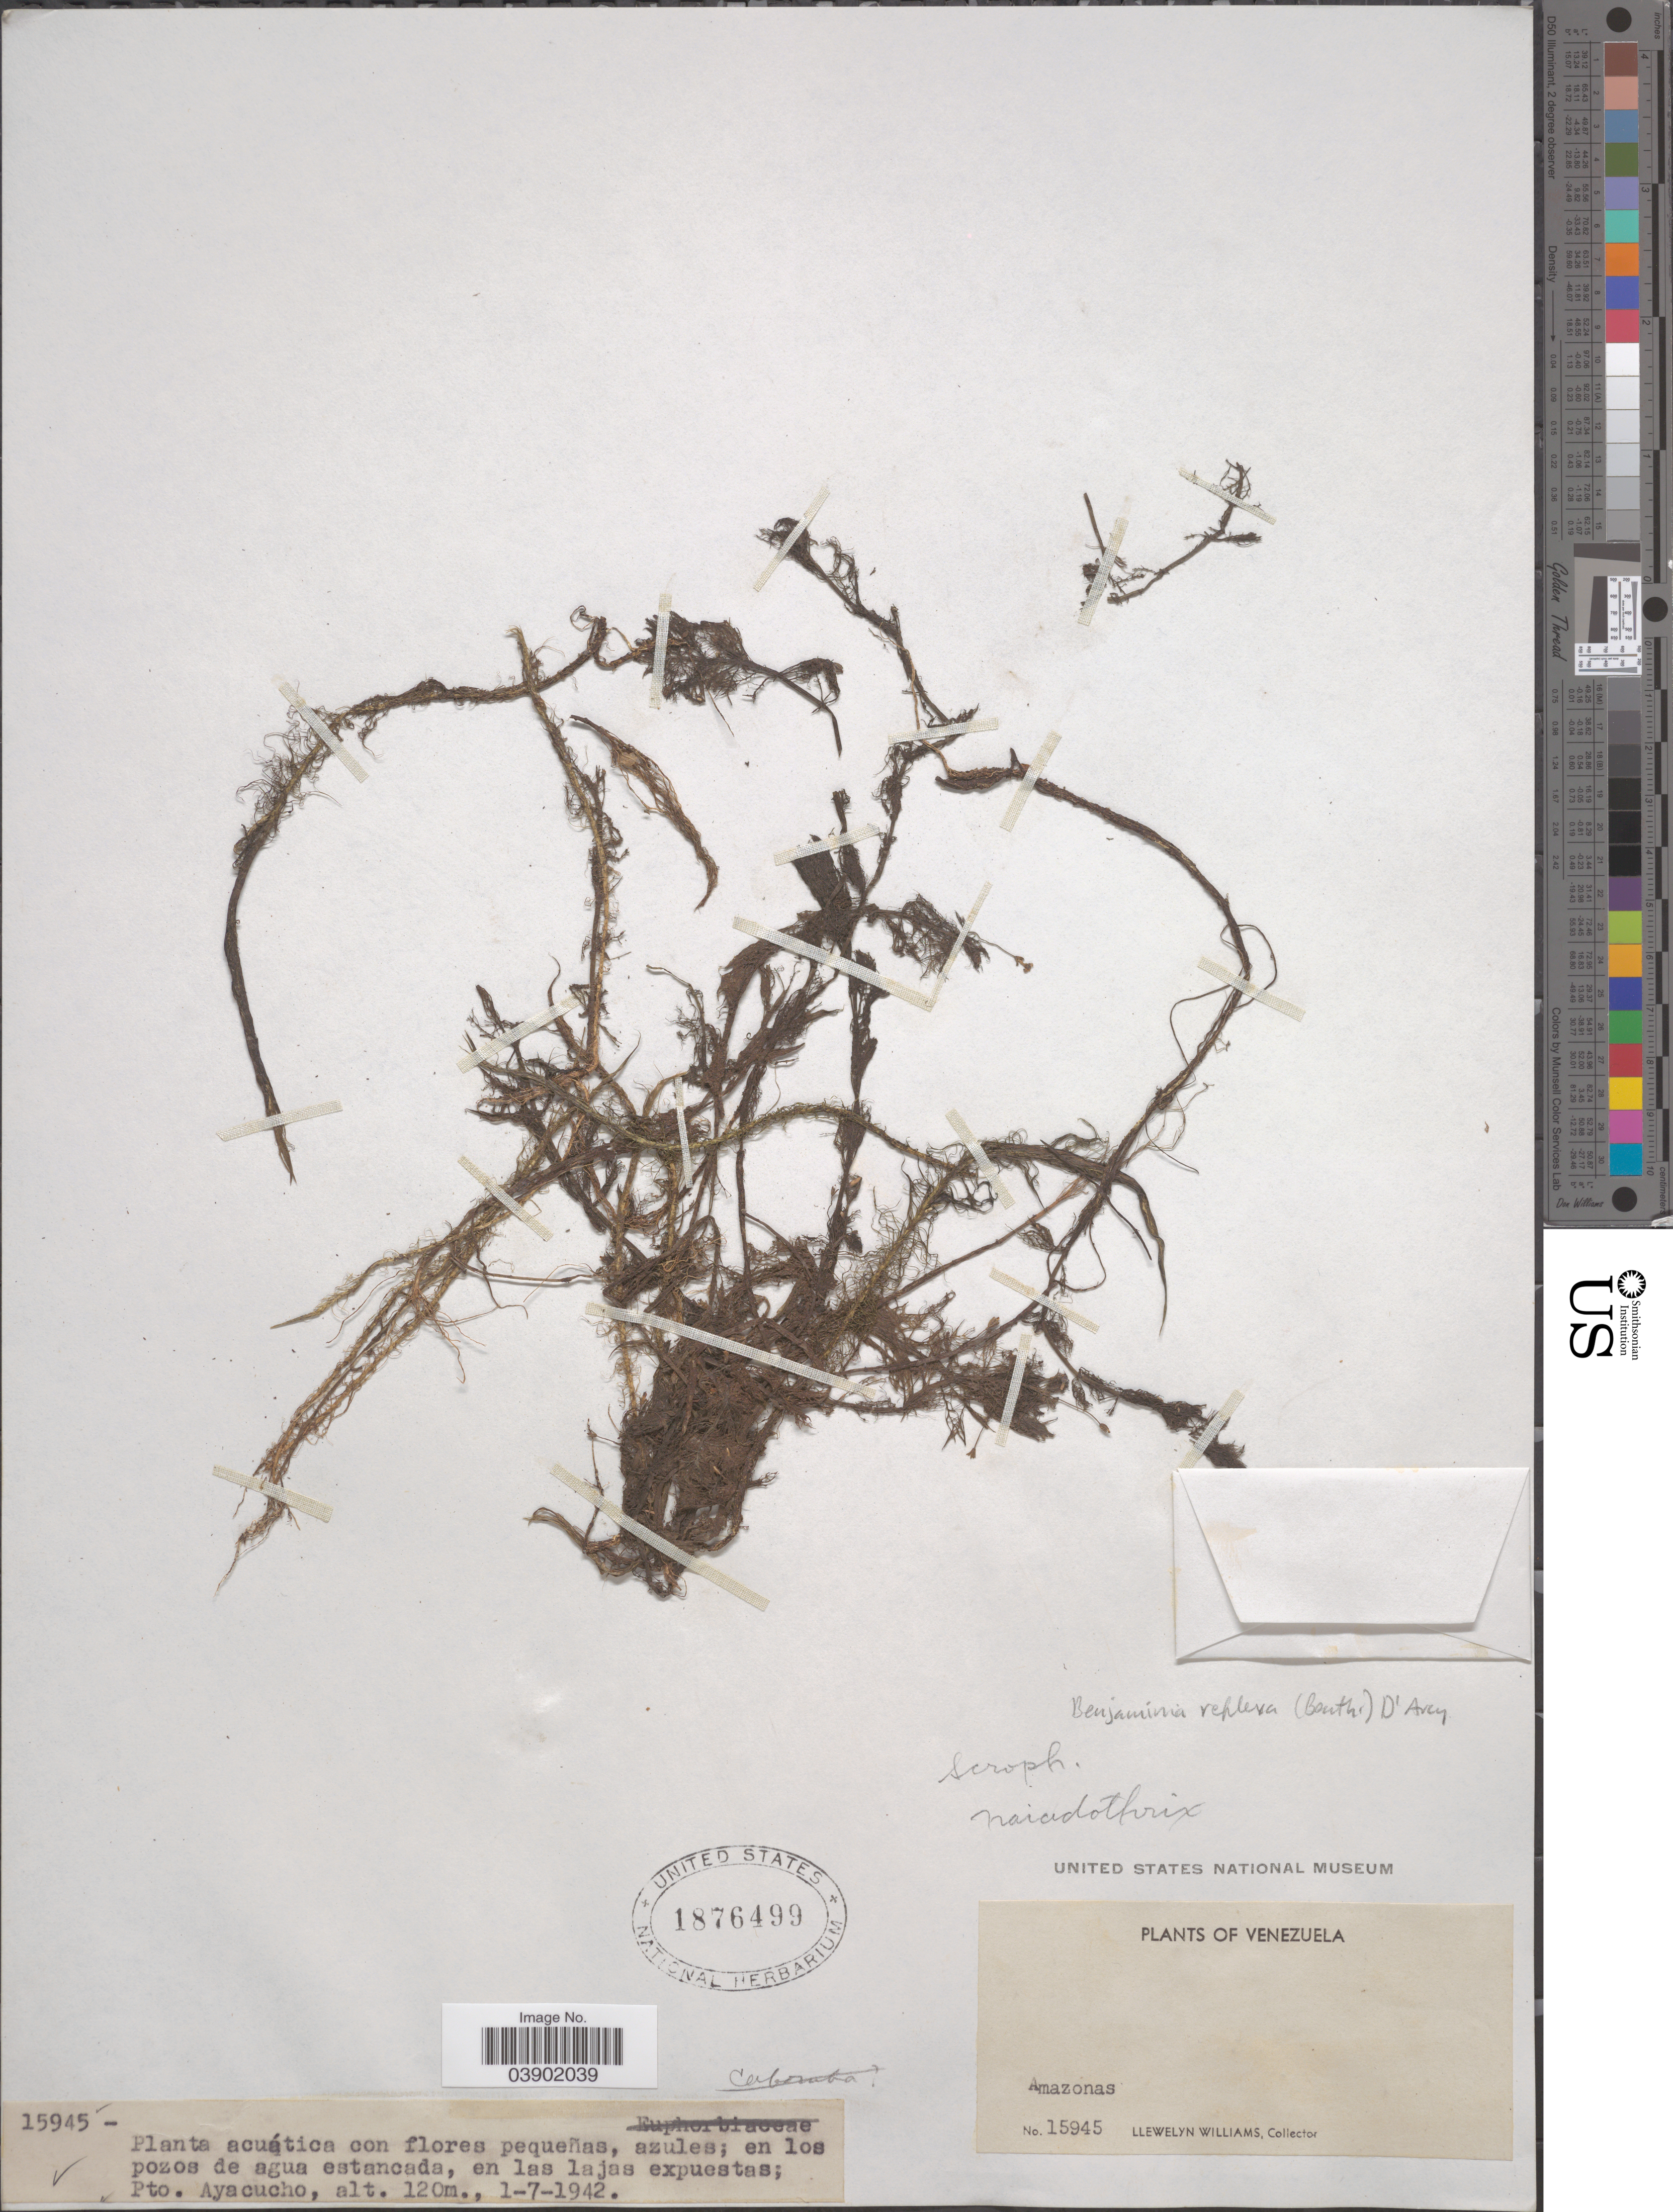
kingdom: Plantae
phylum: Tracheophyta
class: Magnoliopsida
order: Lamiales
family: Plantaginaceae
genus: Bacopa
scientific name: Bacopa reflexa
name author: (Benth.) Edwall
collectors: Ll. Williams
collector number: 15945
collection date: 1942-07-01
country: Venezuela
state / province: Amazonas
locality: Pto. Ayacucho.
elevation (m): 120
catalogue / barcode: US 1876499